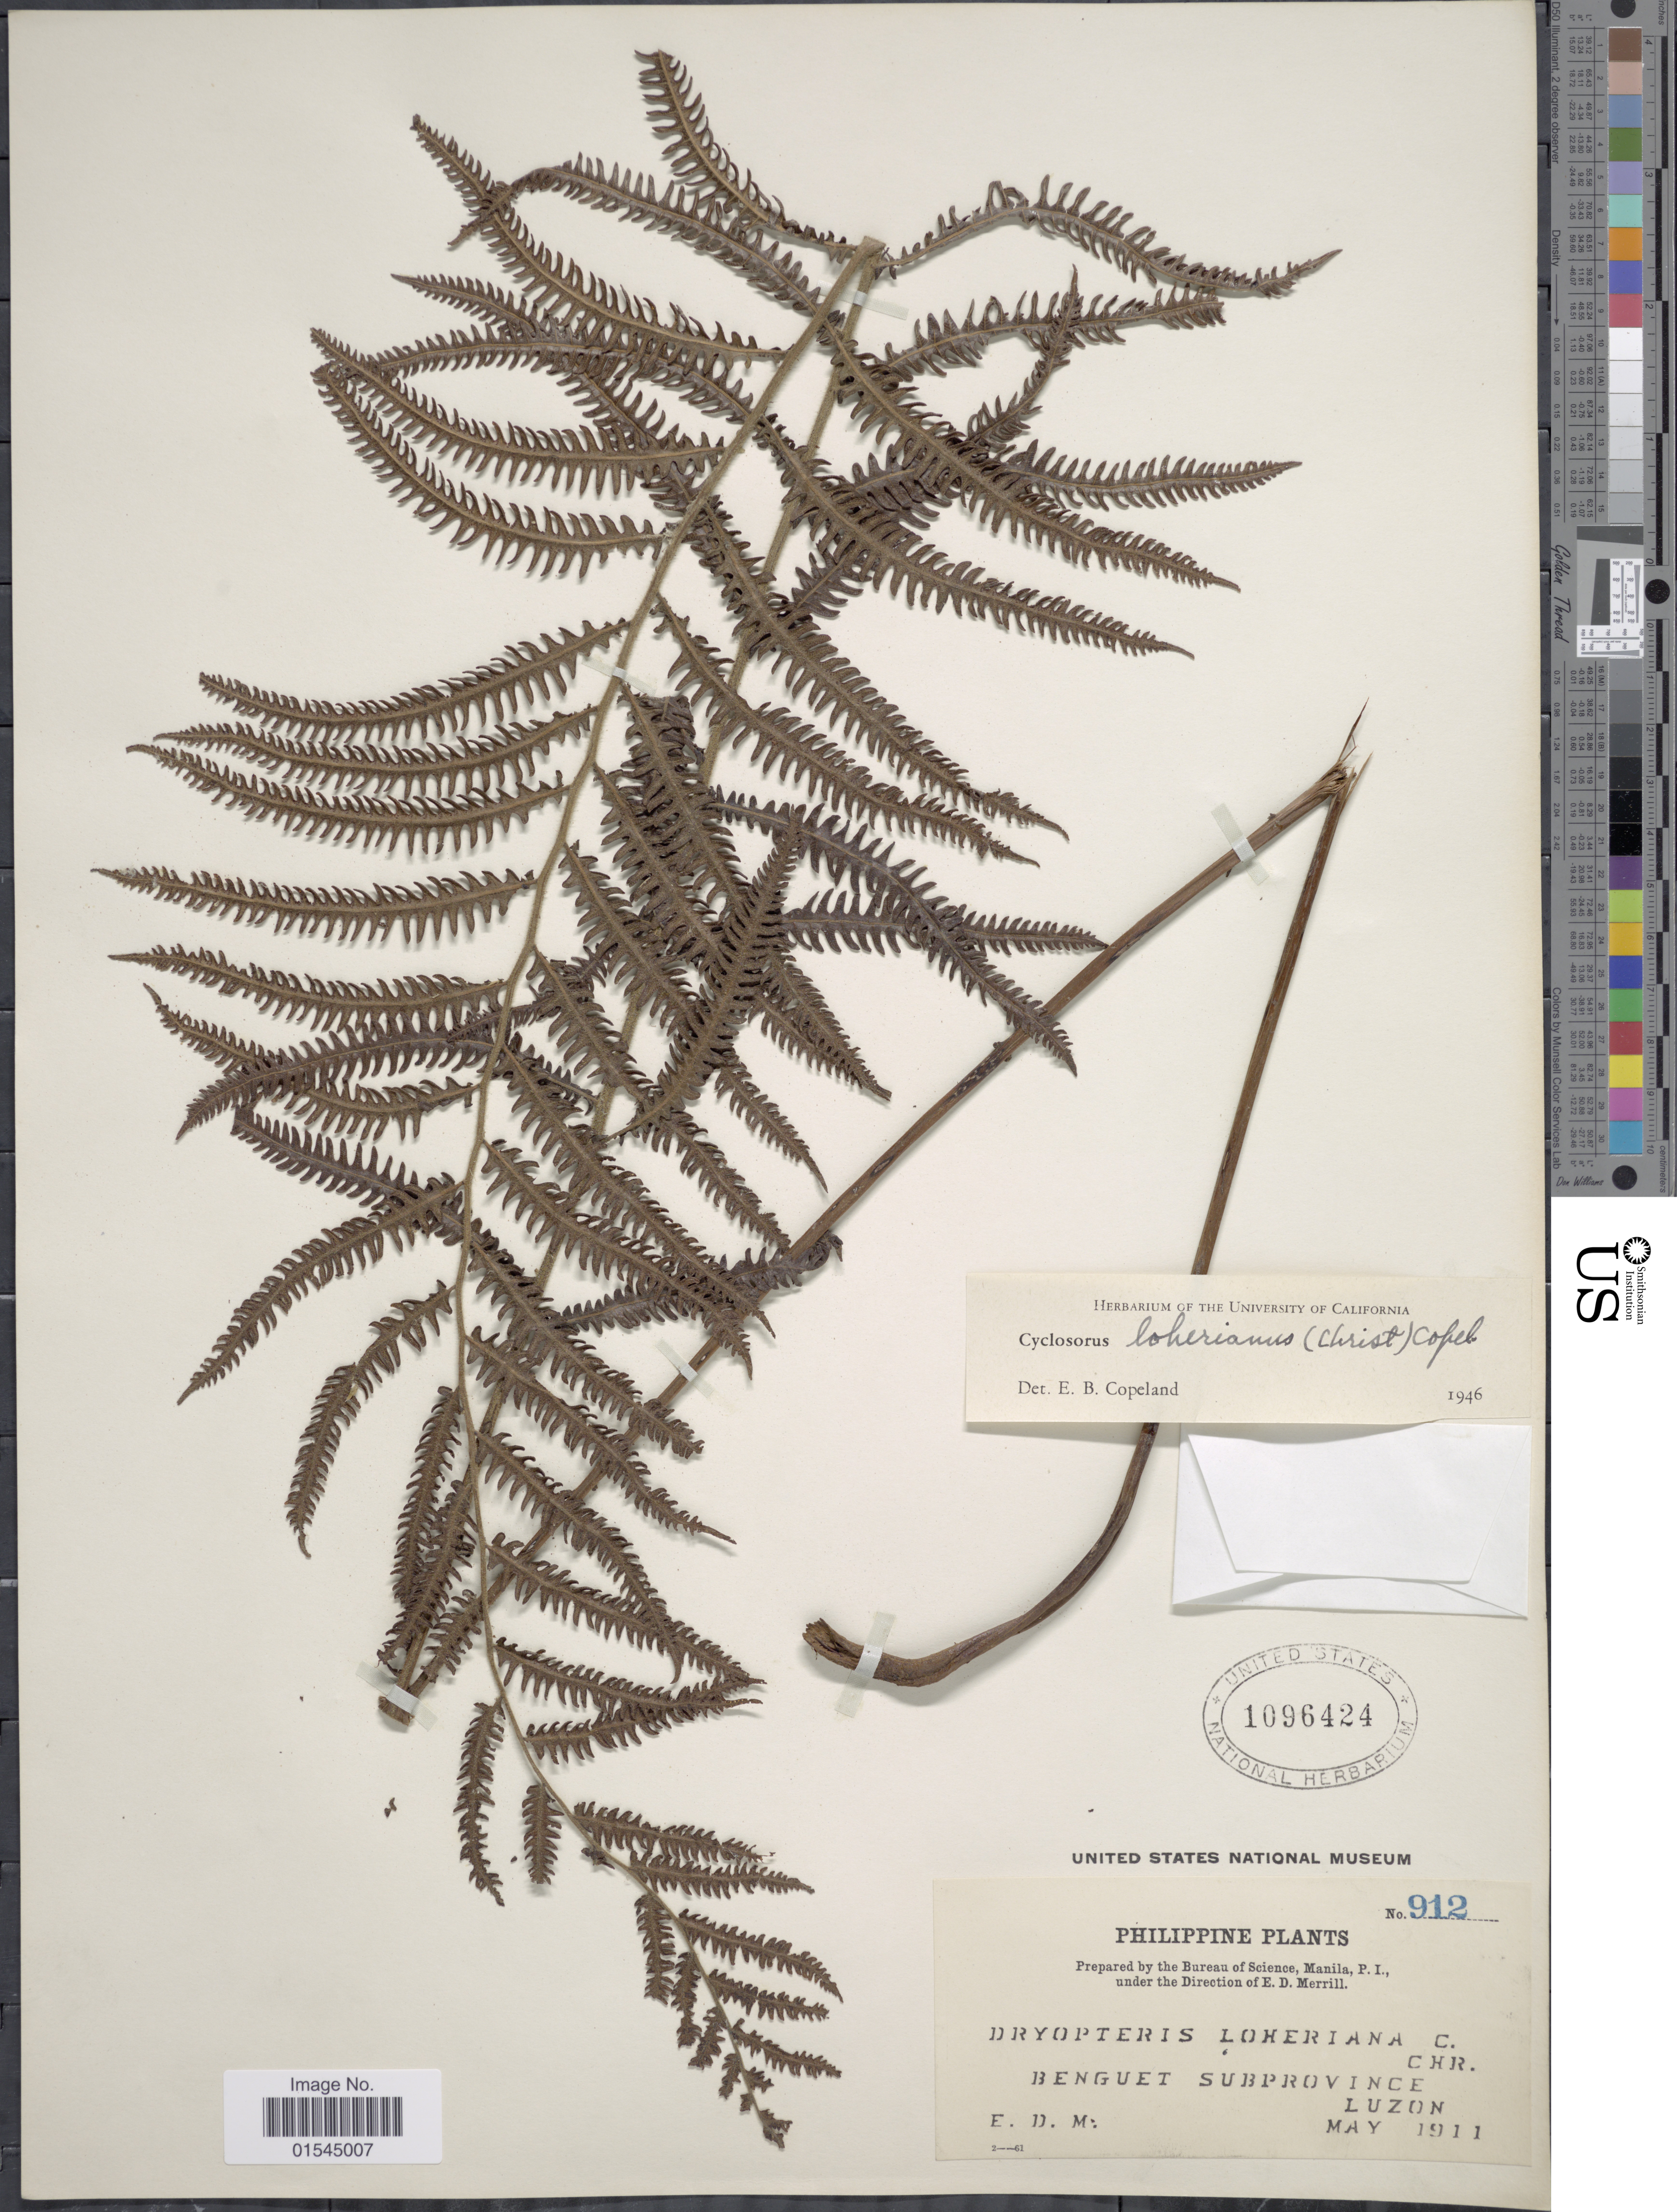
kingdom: Plantae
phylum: Tracheophyta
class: Polypodiopsida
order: Polypodiales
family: Thelypteridaceae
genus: Sphaerostephanos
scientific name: Sphaerostephanos loherianus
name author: (Christ) Holttum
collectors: E. D. Merrill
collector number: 912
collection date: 1911-05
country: Philippines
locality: Beguet subprovince Luzon.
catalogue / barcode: US 1096424